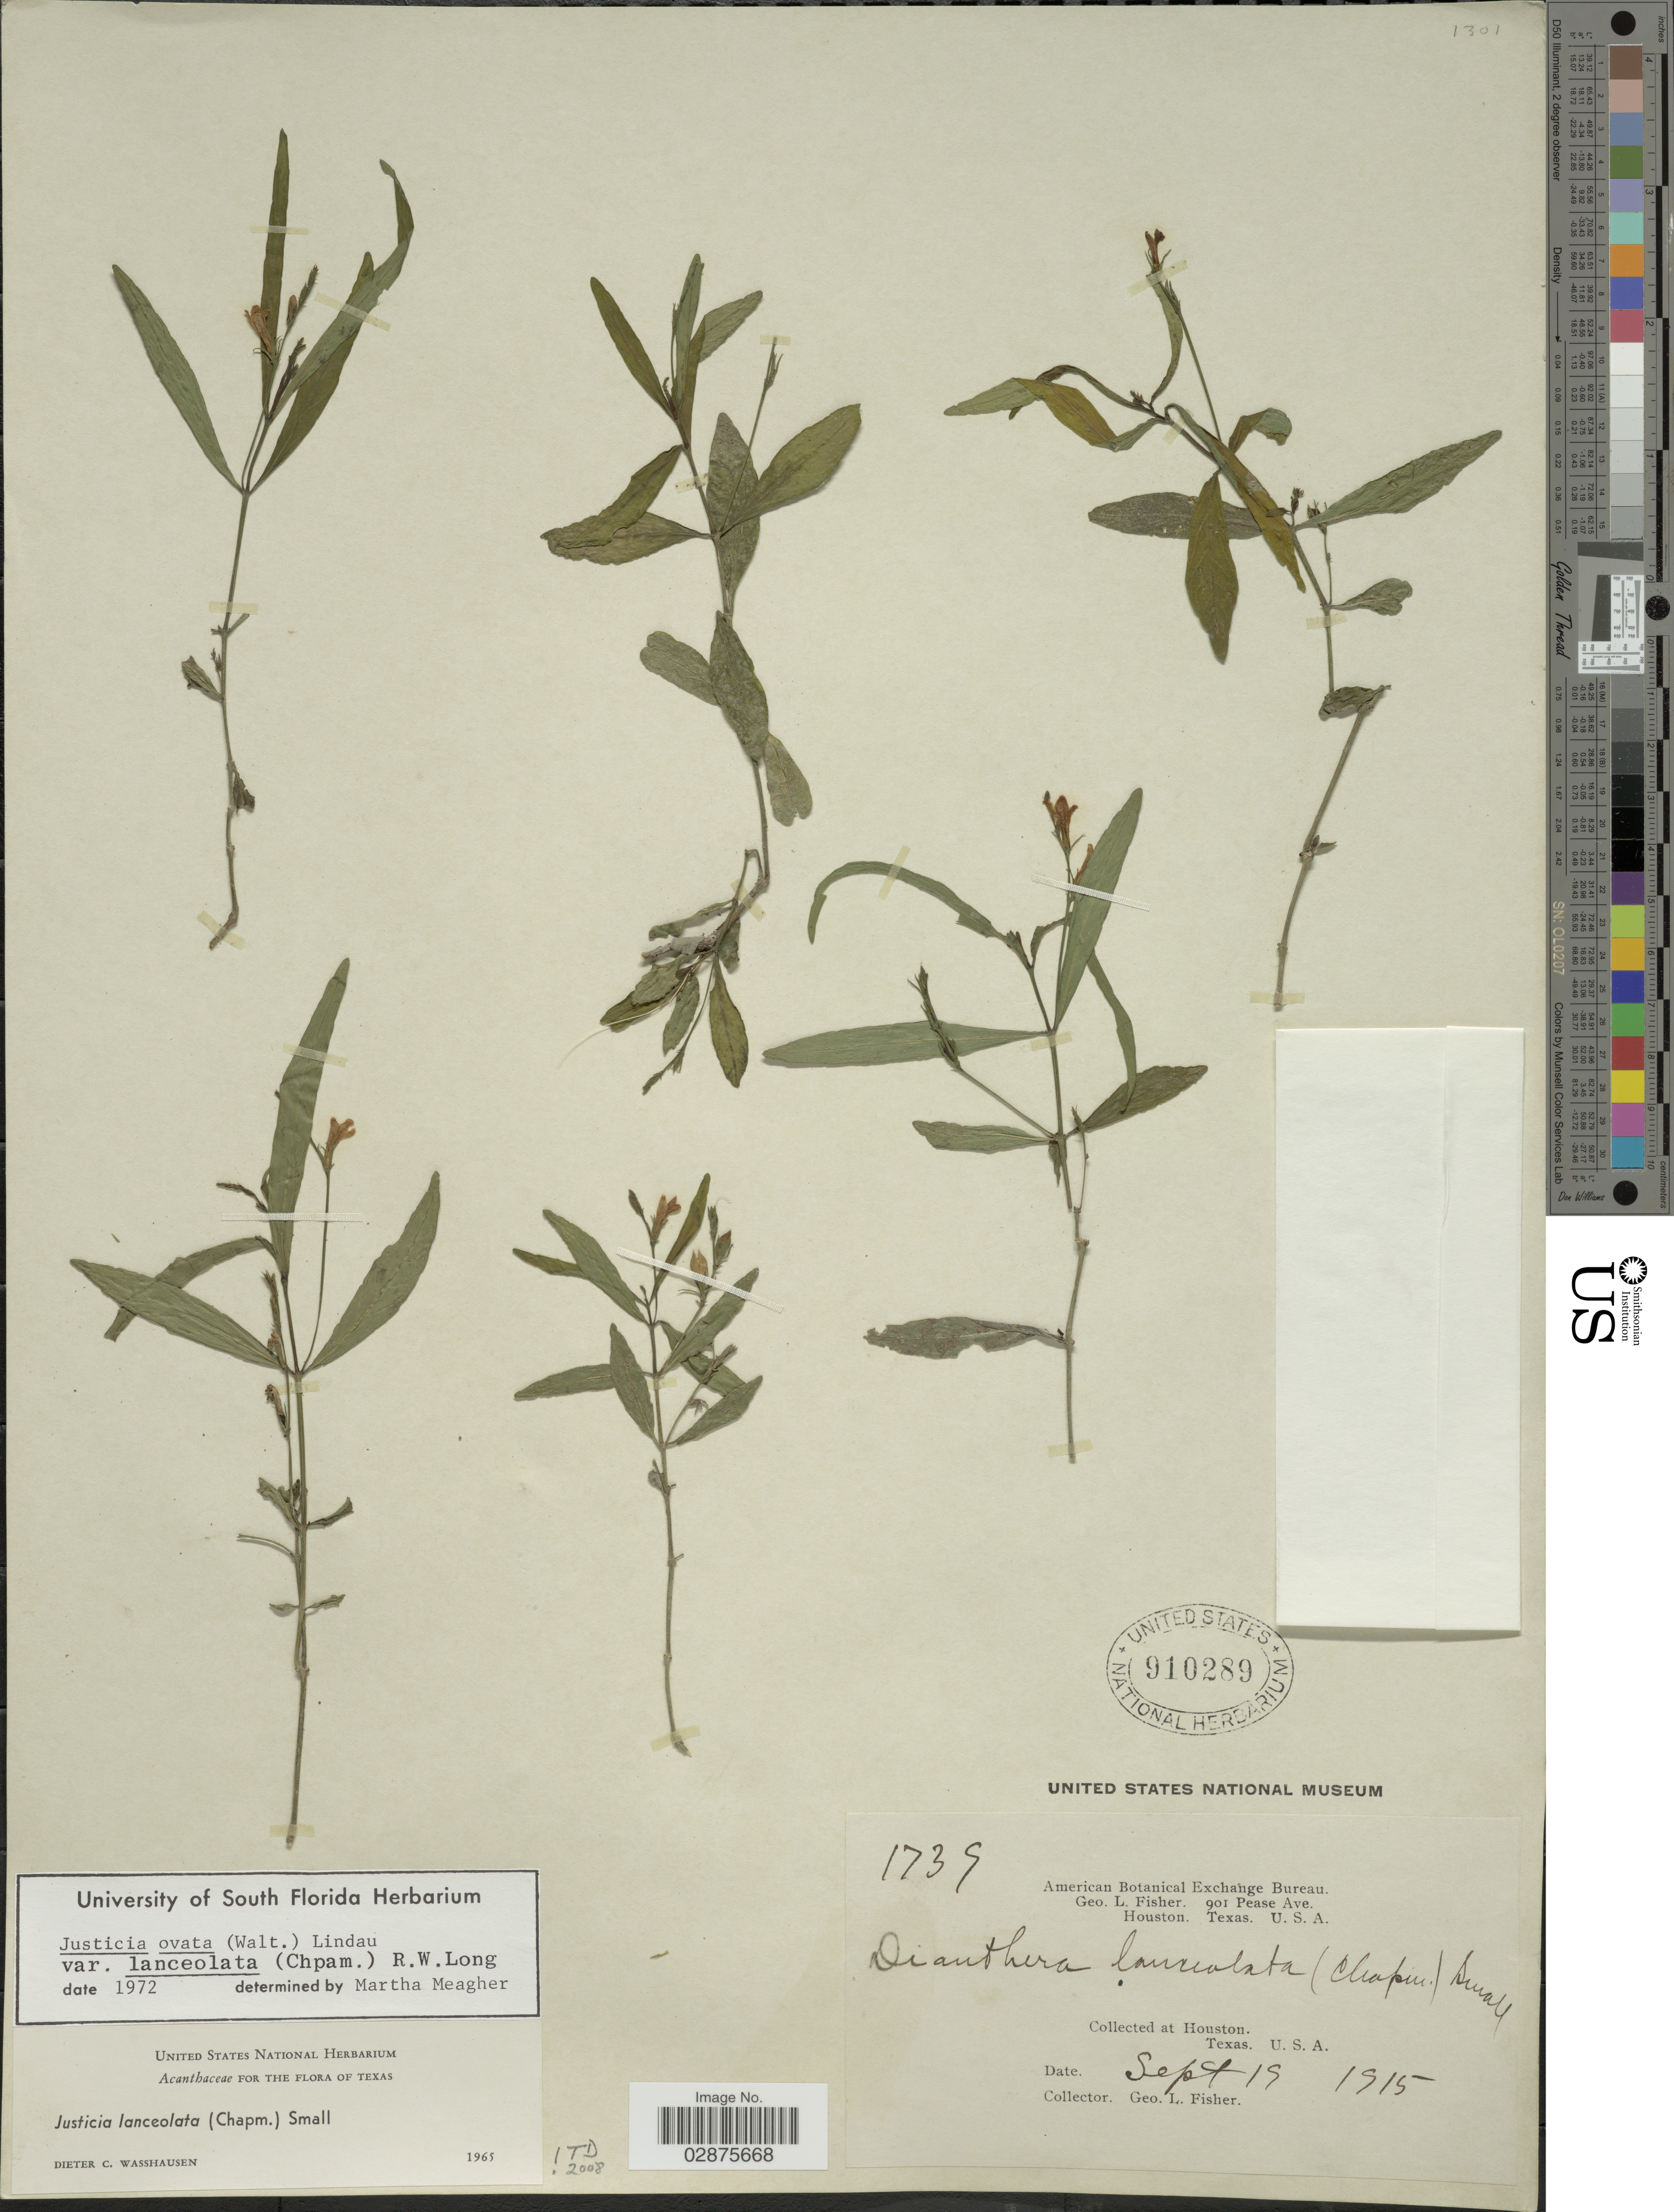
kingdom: Plantae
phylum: Tracheophyta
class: Magnoliopsida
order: Lamiales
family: Acanthaceae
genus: Justicia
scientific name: Justicia lanceolata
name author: (Chapm.) Small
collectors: G. L. Fisher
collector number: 1739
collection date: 1915-09-19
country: United States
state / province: Texas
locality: Houston Texas.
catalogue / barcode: US 910289